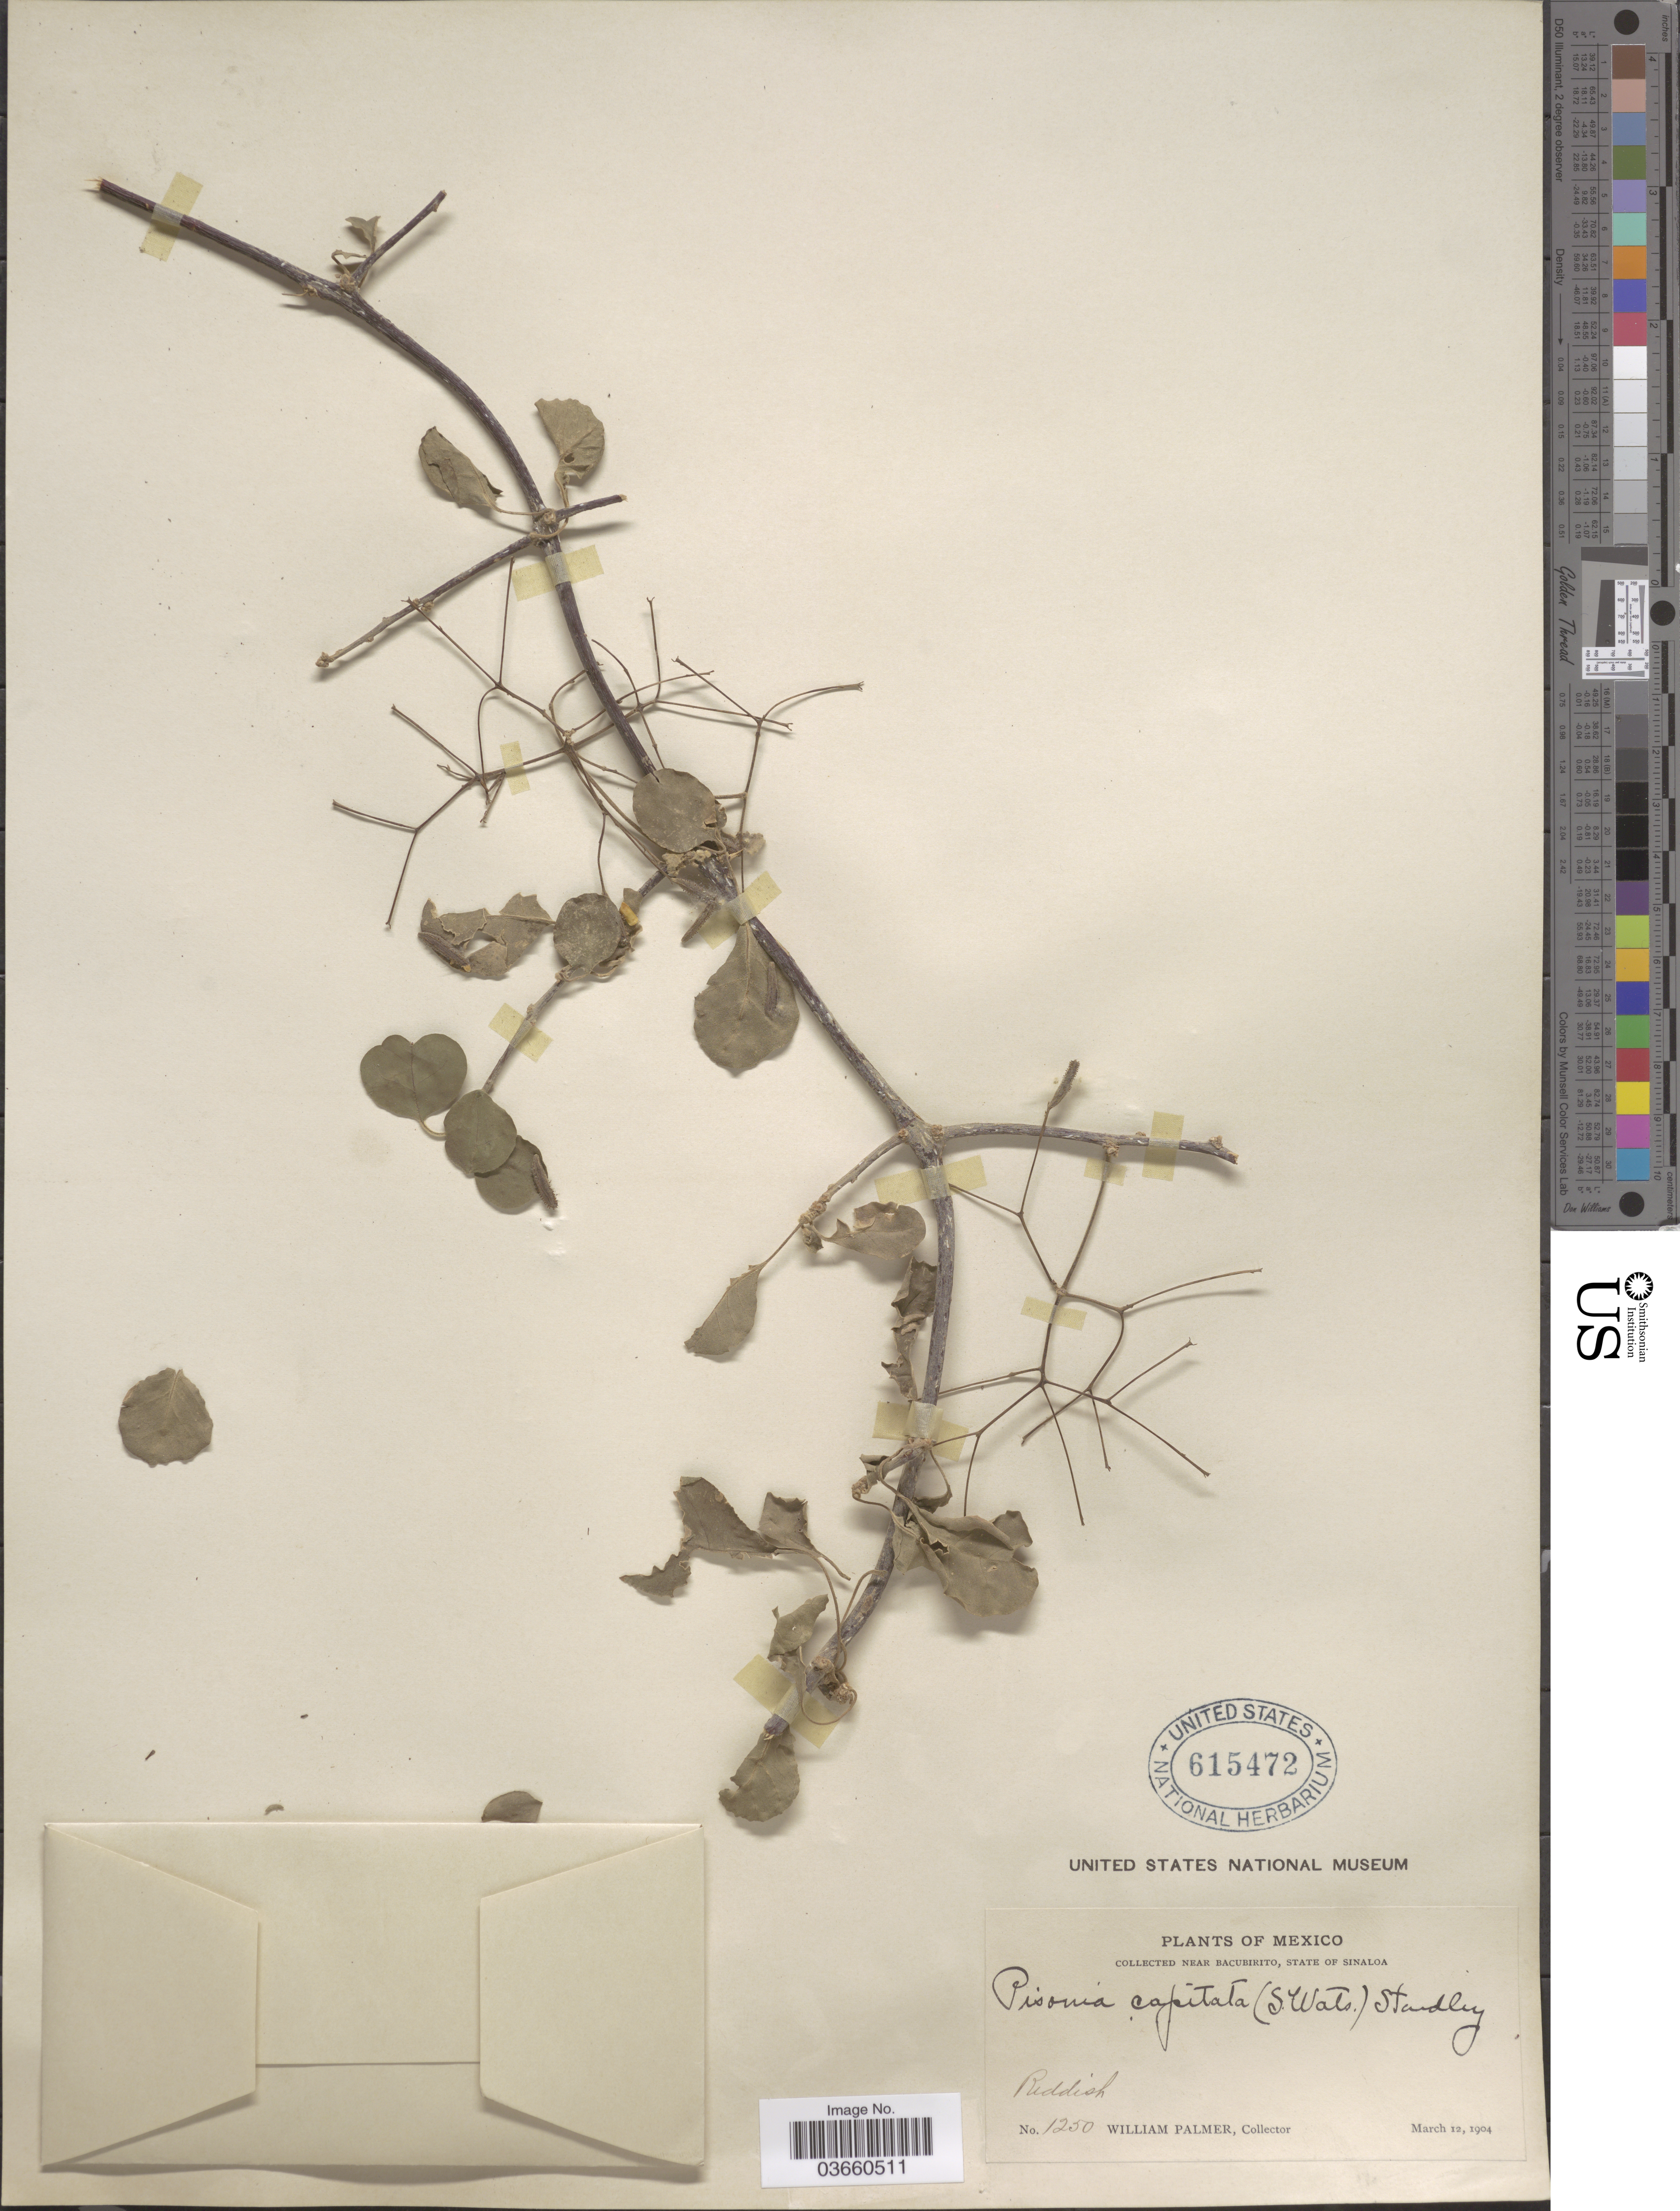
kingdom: Plantae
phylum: Tracheophyta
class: Magnoliopsida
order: Caryophyllales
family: Nyctaginaceae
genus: Pisonia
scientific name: Pisonia capitata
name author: (S. Watson) Standl.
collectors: W. Palmer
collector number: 1250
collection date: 1904-03-12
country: Mexico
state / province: Sinaloa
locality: Near Bacubirito.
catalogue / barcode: US 615472